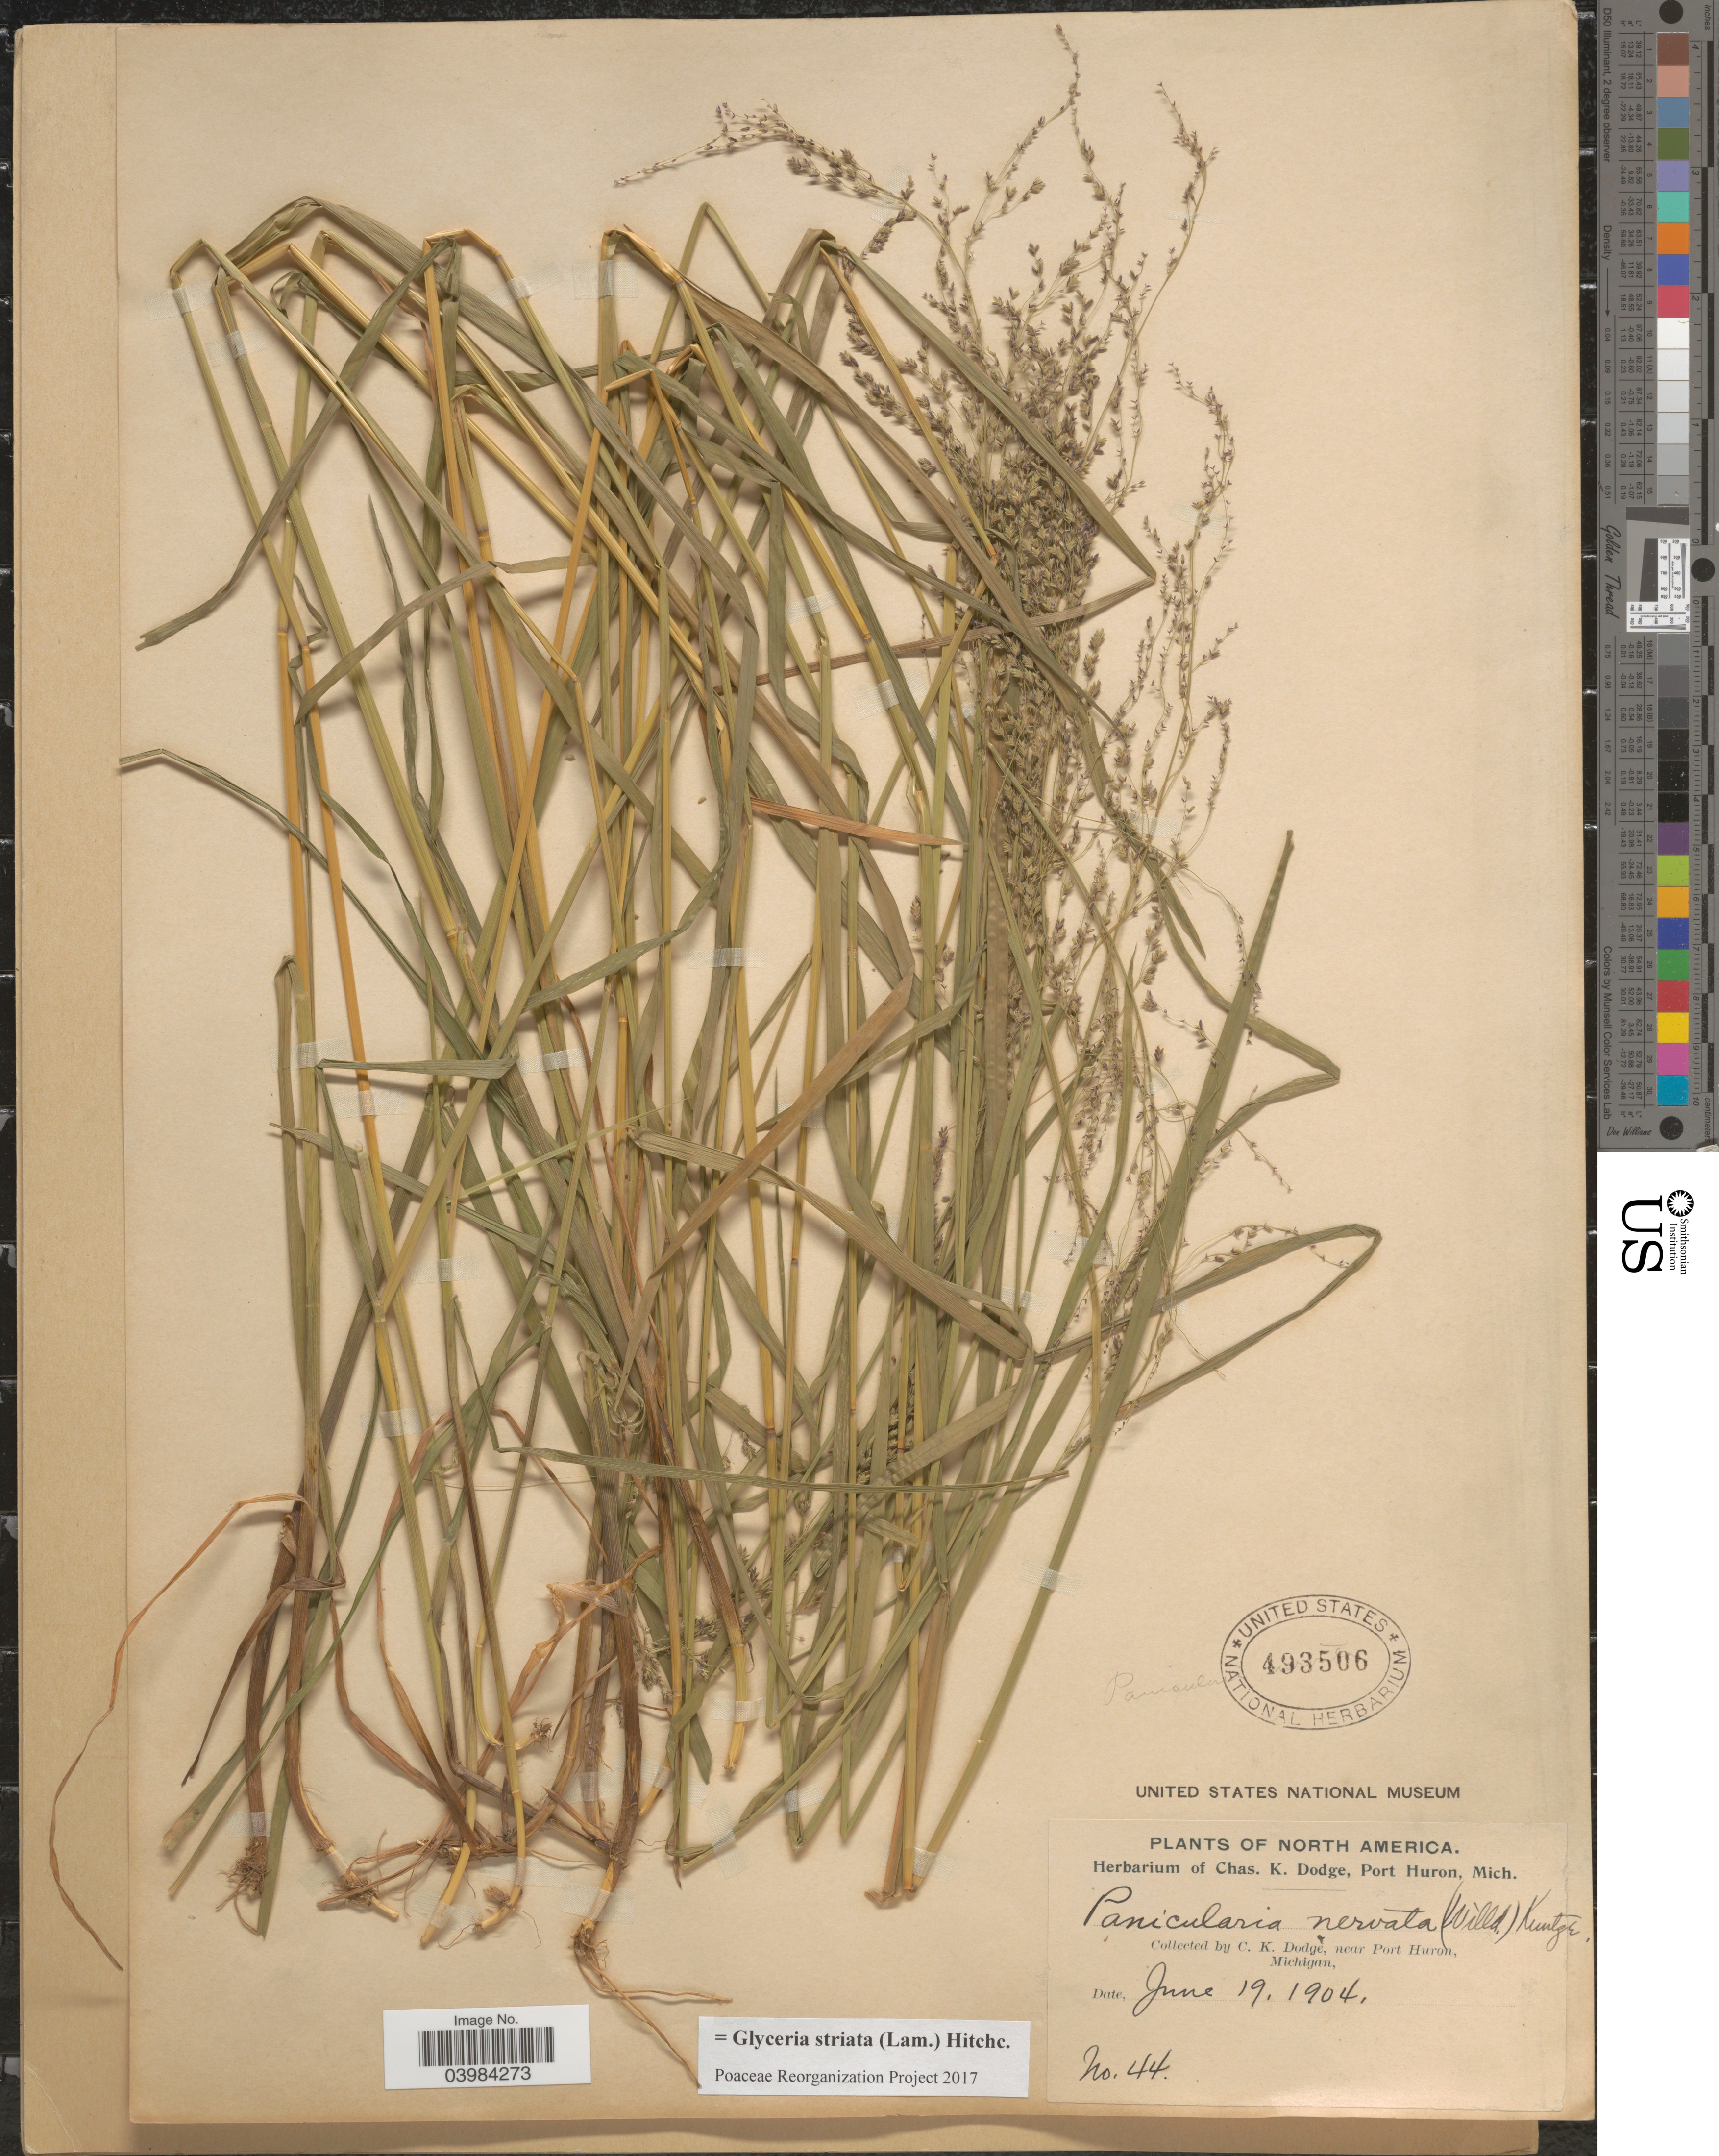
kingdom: Plantae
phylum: Tracheophyta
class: Liliopsida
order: Poales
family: Poaceae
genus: Glyceria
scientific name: Glyceria striata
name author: (Lam.) Hitchc.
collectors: C. Dodge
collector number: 44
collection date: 1904-06-19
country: United States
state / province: Michigan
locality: Near Port Huron.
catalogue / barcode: US 493506